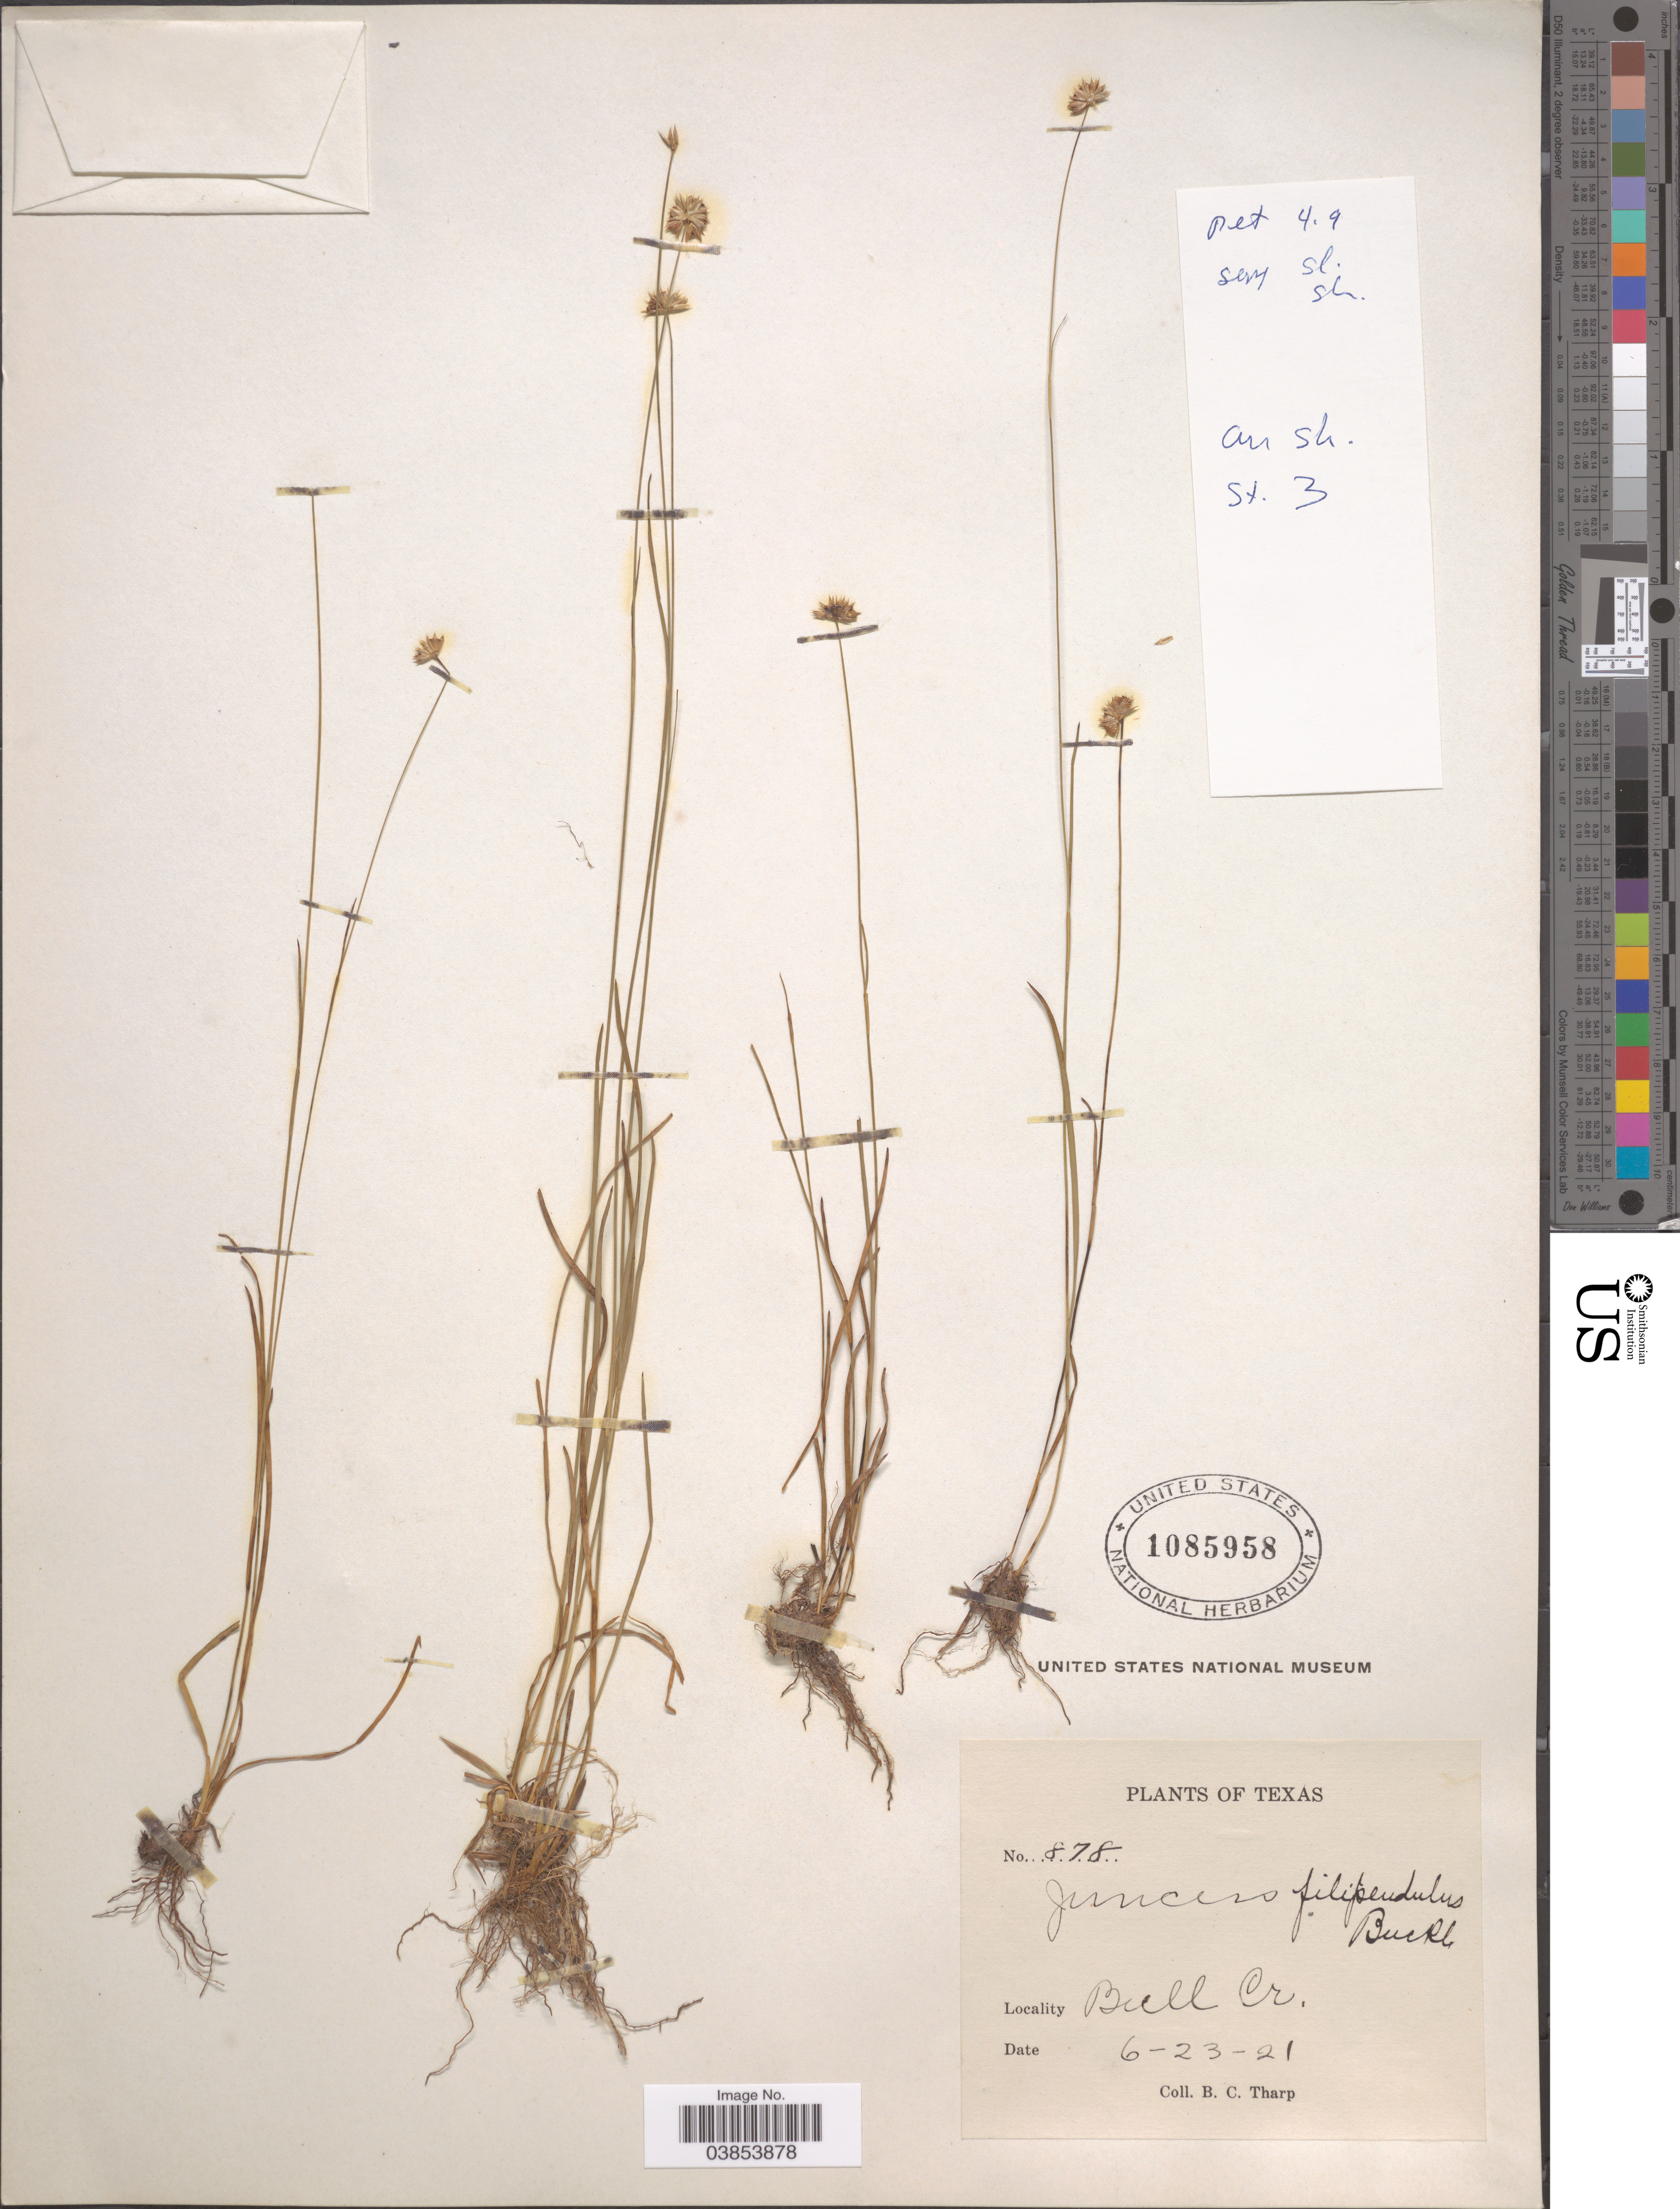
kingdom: Plantae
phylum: Tracheophyta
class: Liliopsida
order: Poales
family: Juncaceae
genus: Juncus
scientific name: Juncus filipendulus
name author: Buckley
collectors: B. C. Tharp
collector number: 878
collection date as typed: Transcribed d/m/y: 23/6/21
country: United States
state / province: Texas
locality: Bull Cr.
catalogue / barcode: US 1085958